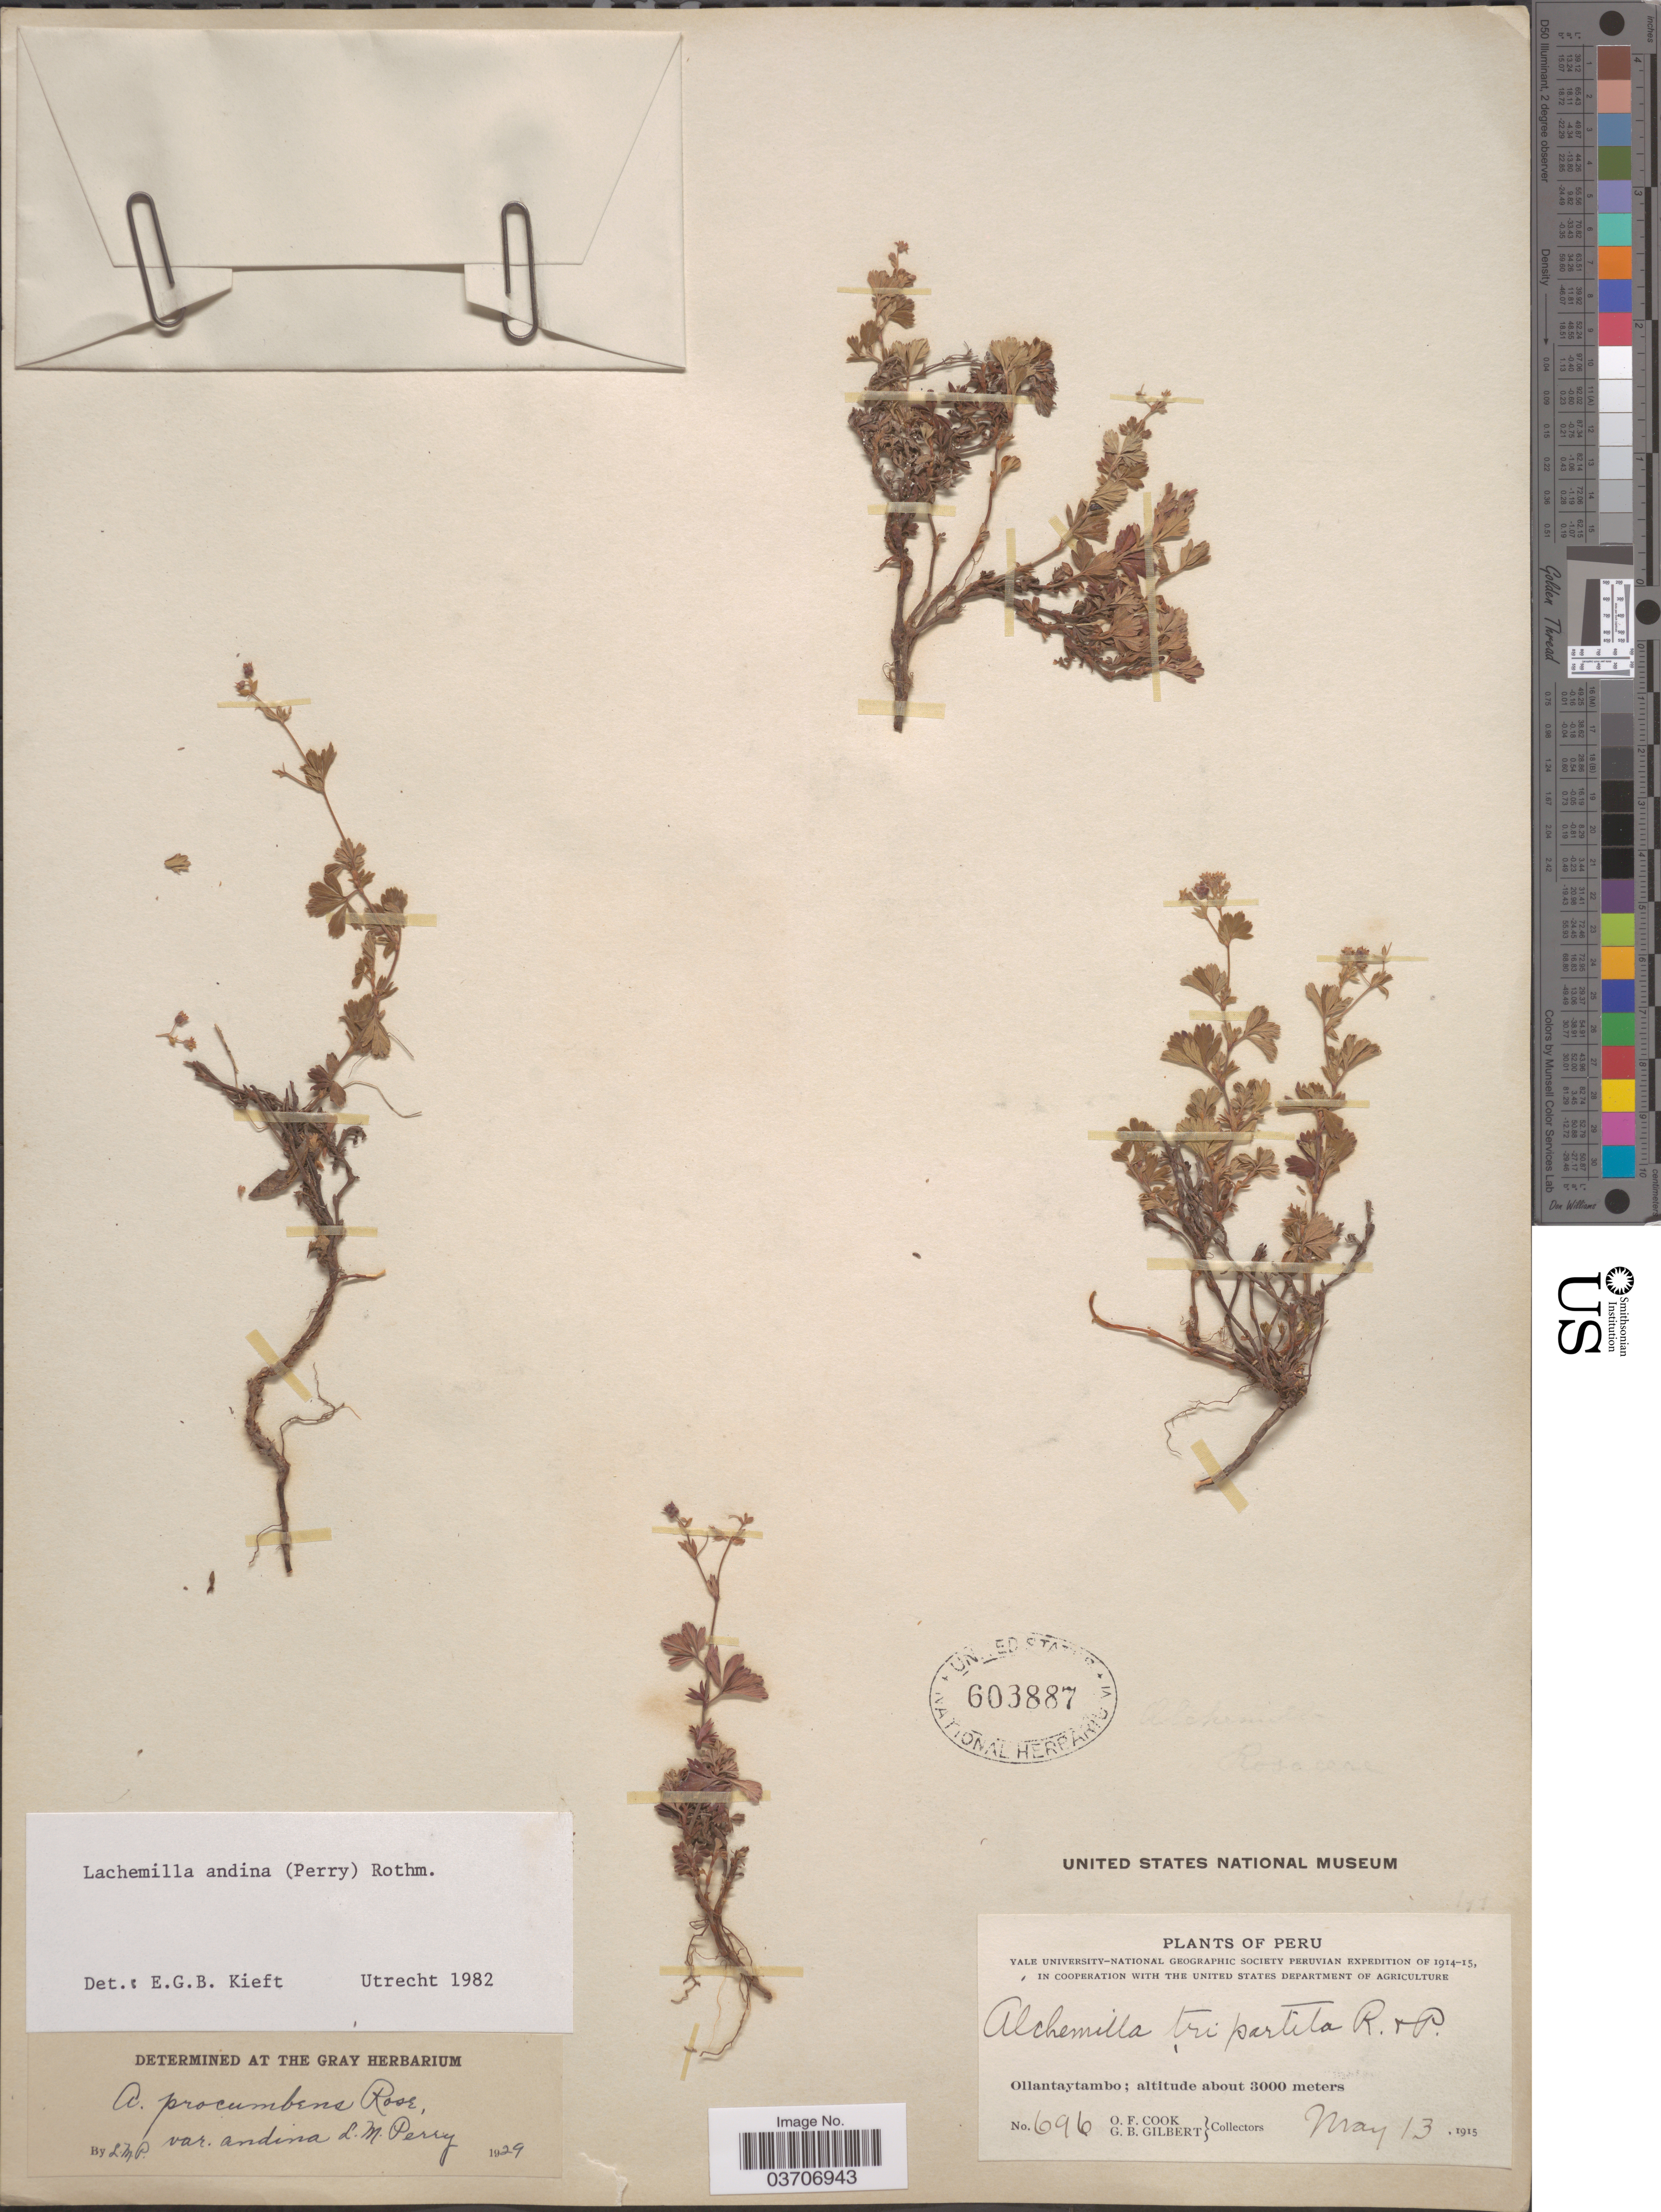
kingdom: Plantae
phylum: Tracheophyta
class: Magnoliopsida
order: Rosales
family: Rosaceae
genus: Lachemilla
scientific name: Lachemilla andina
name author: (L.M. Perry) Rothm.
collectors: O. F. Cook & G. B. Gilbert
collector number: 696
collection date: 1915-05-13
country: Peru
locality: Ollantaytambo.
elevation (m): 3000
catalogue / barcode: US 603887